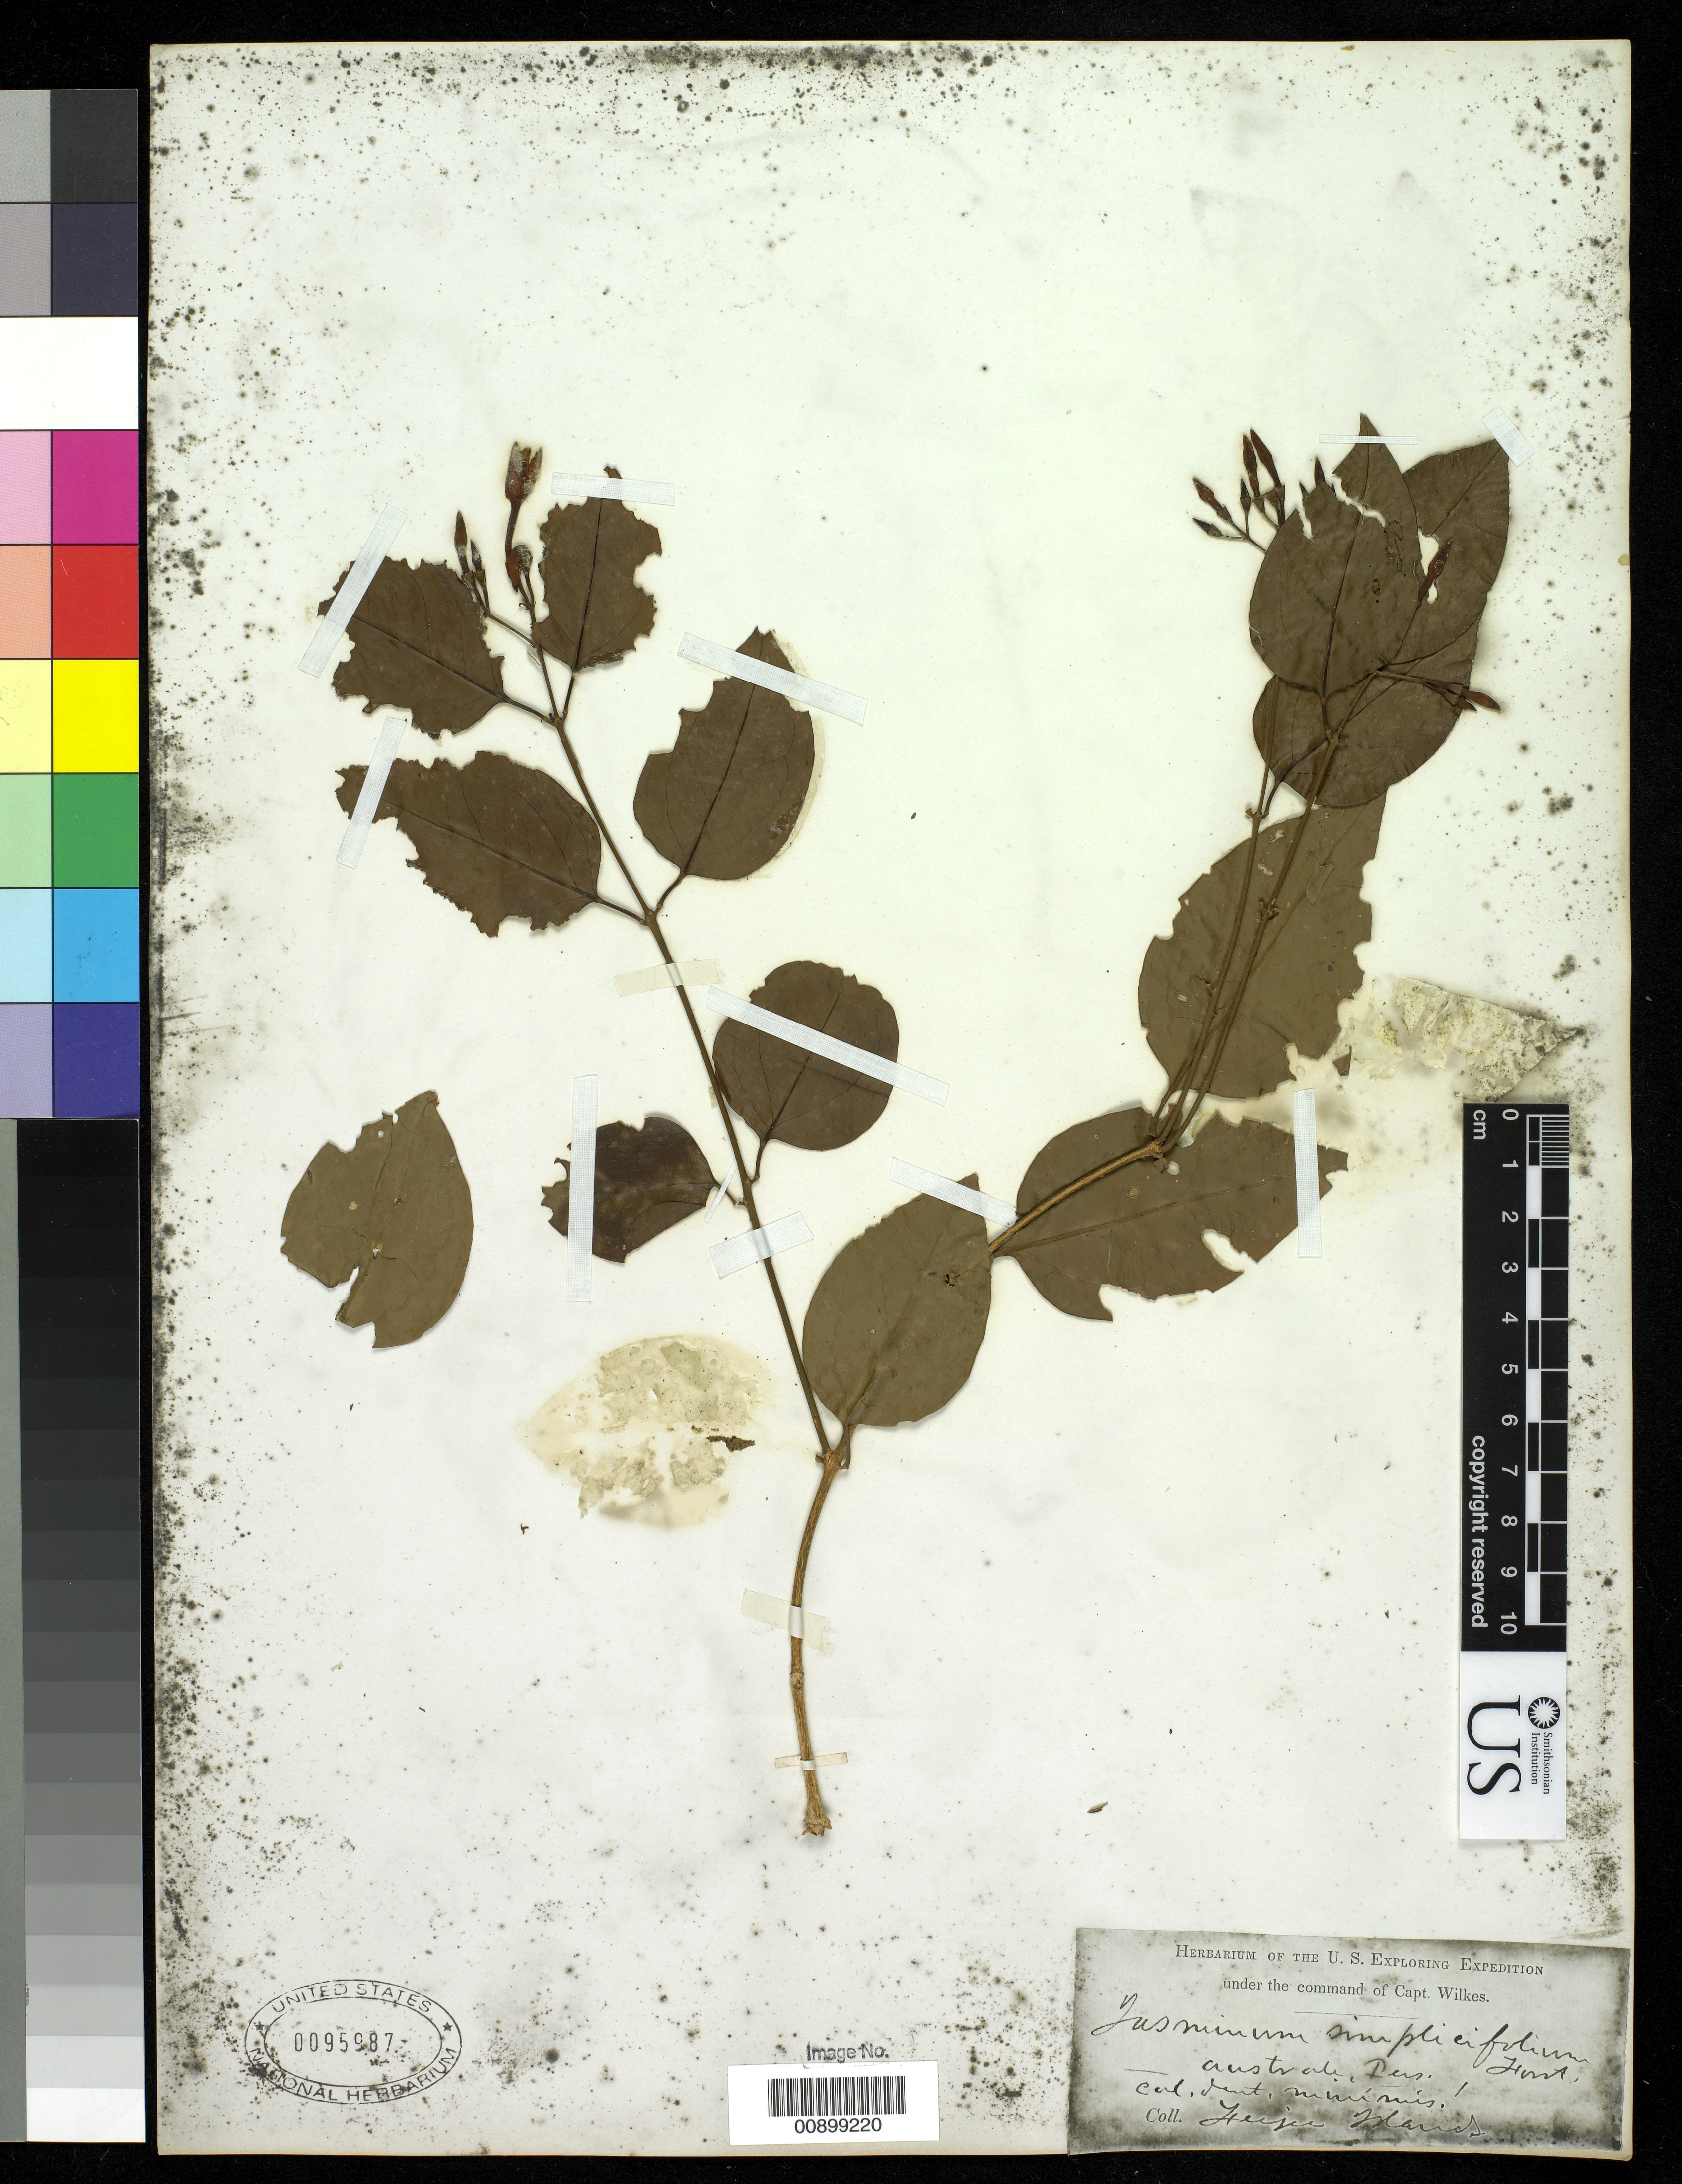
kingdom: Plantae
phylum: Tracheophyta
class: Magnoliopsida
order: Lamiales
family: Oleaceae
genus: Jasminum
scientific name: Jasminum simplicifolium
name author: G. Forst.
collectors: Wilkes Explor. Exped.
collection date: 1838/1842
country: Fiji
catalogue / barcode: US 95987